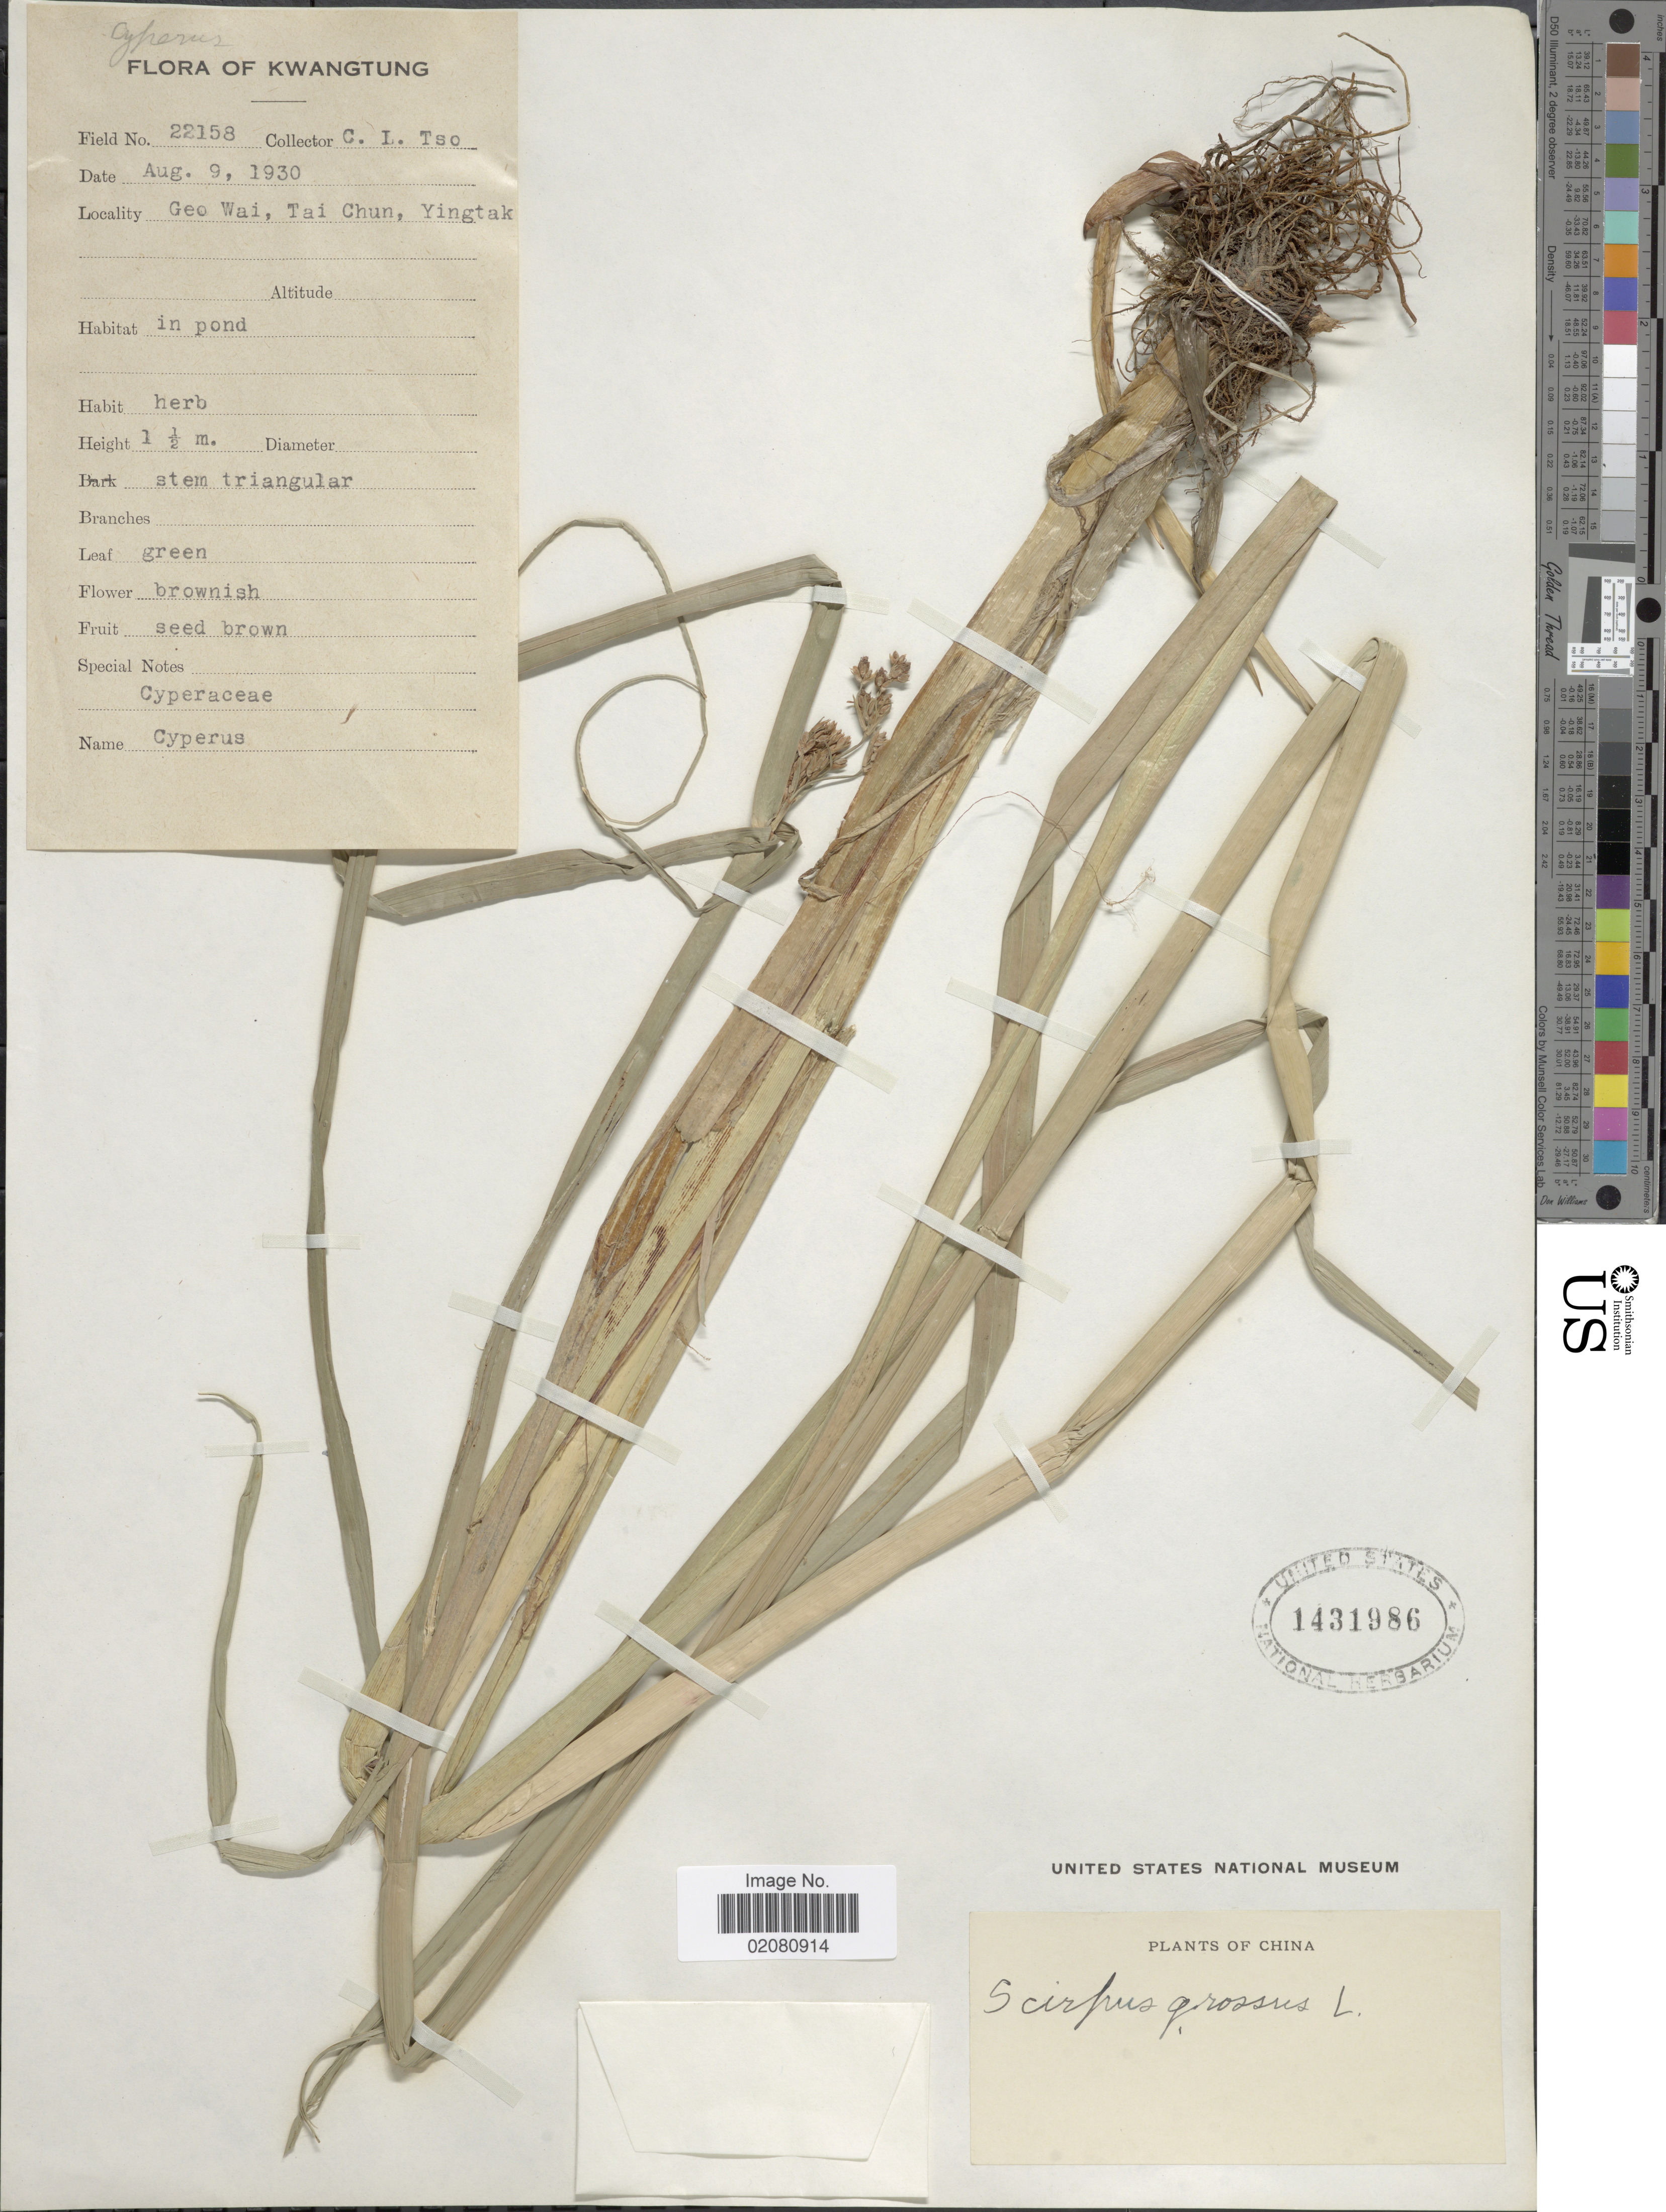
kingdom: Plantae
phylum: Tracheophyta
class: Liliopsida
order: Poales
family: Cyperaceae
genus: Actinoscirpus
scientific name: Actinoscirpus grossus var. grossus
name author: (L. f.) Goetgh. & D.A. Simpson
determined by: Strong, M. T., (US), Smithsonian Institution - National Museum of Natural History (UNITED STATES)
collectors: C. Tso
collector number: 22158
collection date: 1930-08-09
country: China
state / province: Guangdong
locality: Kwangtung. Geo Wai, Tai Chun, Yingtak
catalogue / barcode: US 1431986